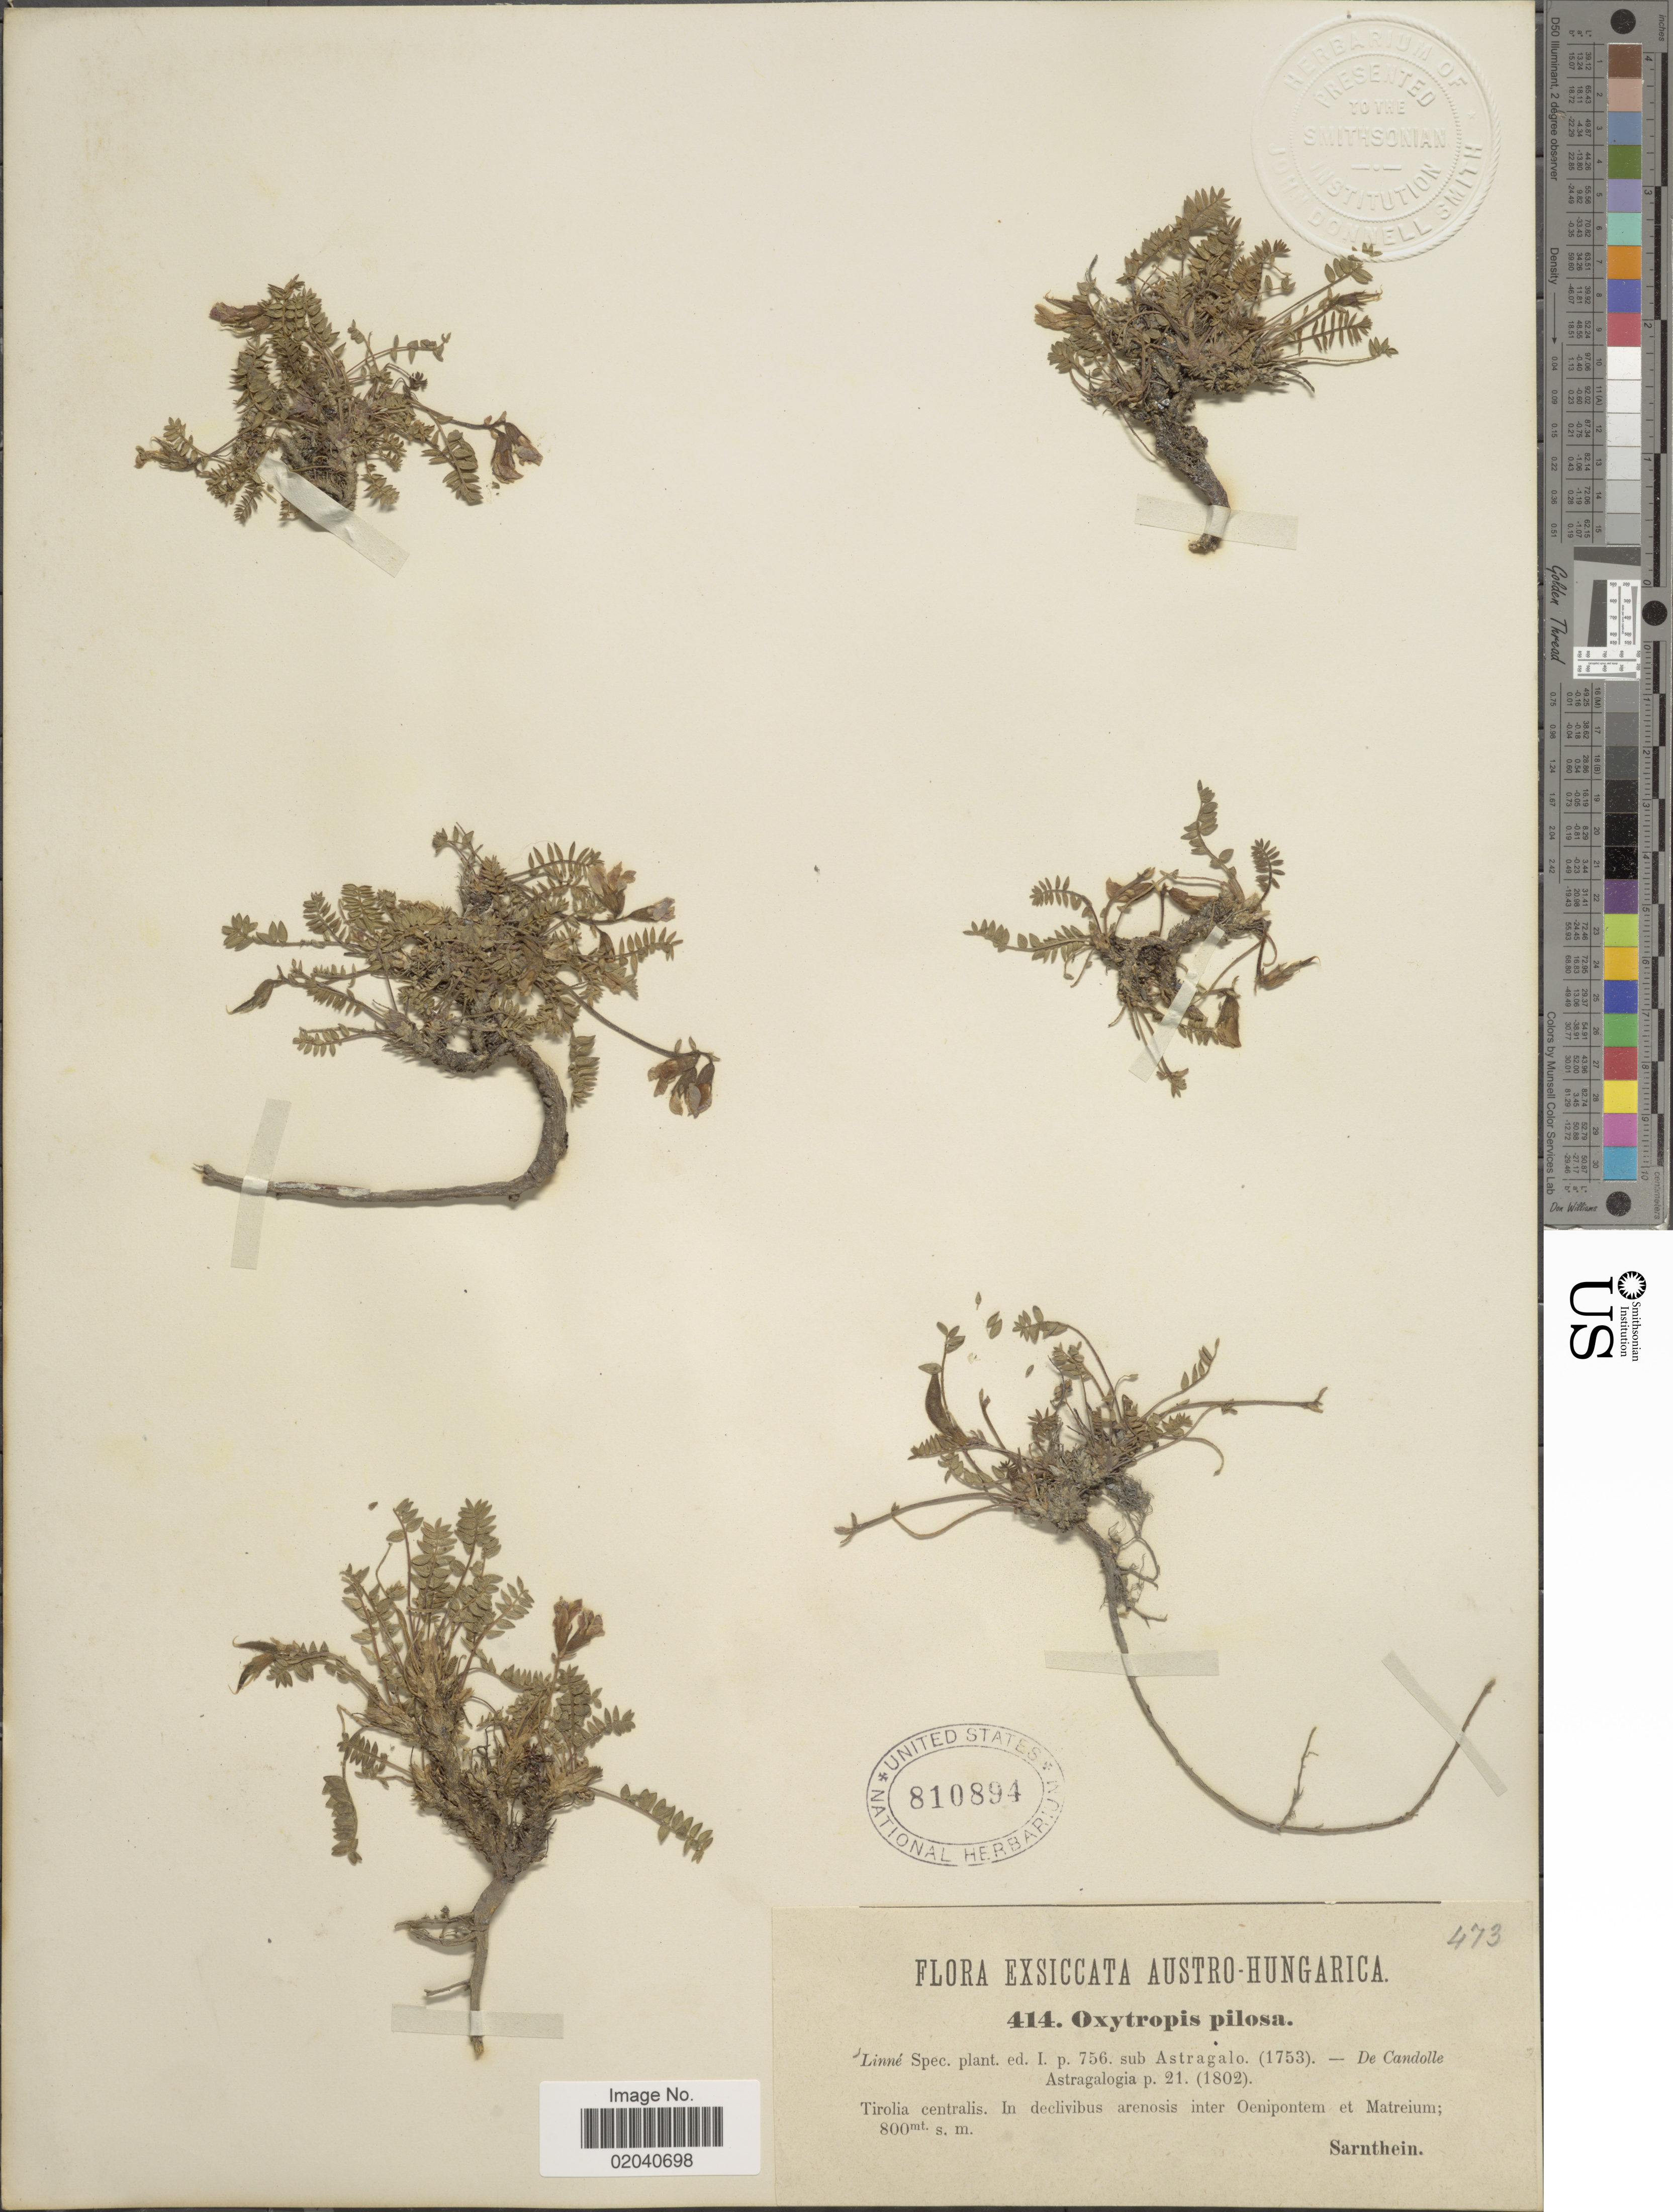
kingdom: Plantae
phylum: Tracheophyta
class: Magnoliopsida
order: Fabales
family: Fabaceae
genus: Oxytropis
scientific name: Oxytropis pilosa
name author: (L.) DC.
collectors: -. Sarnthein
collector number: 414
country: Austria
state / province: Tirol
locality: Austro-Hungarica, Tirolia centralis. In declivibus arenosis inter Oenipontem et Matreium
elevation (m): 800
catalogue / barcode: US 810894